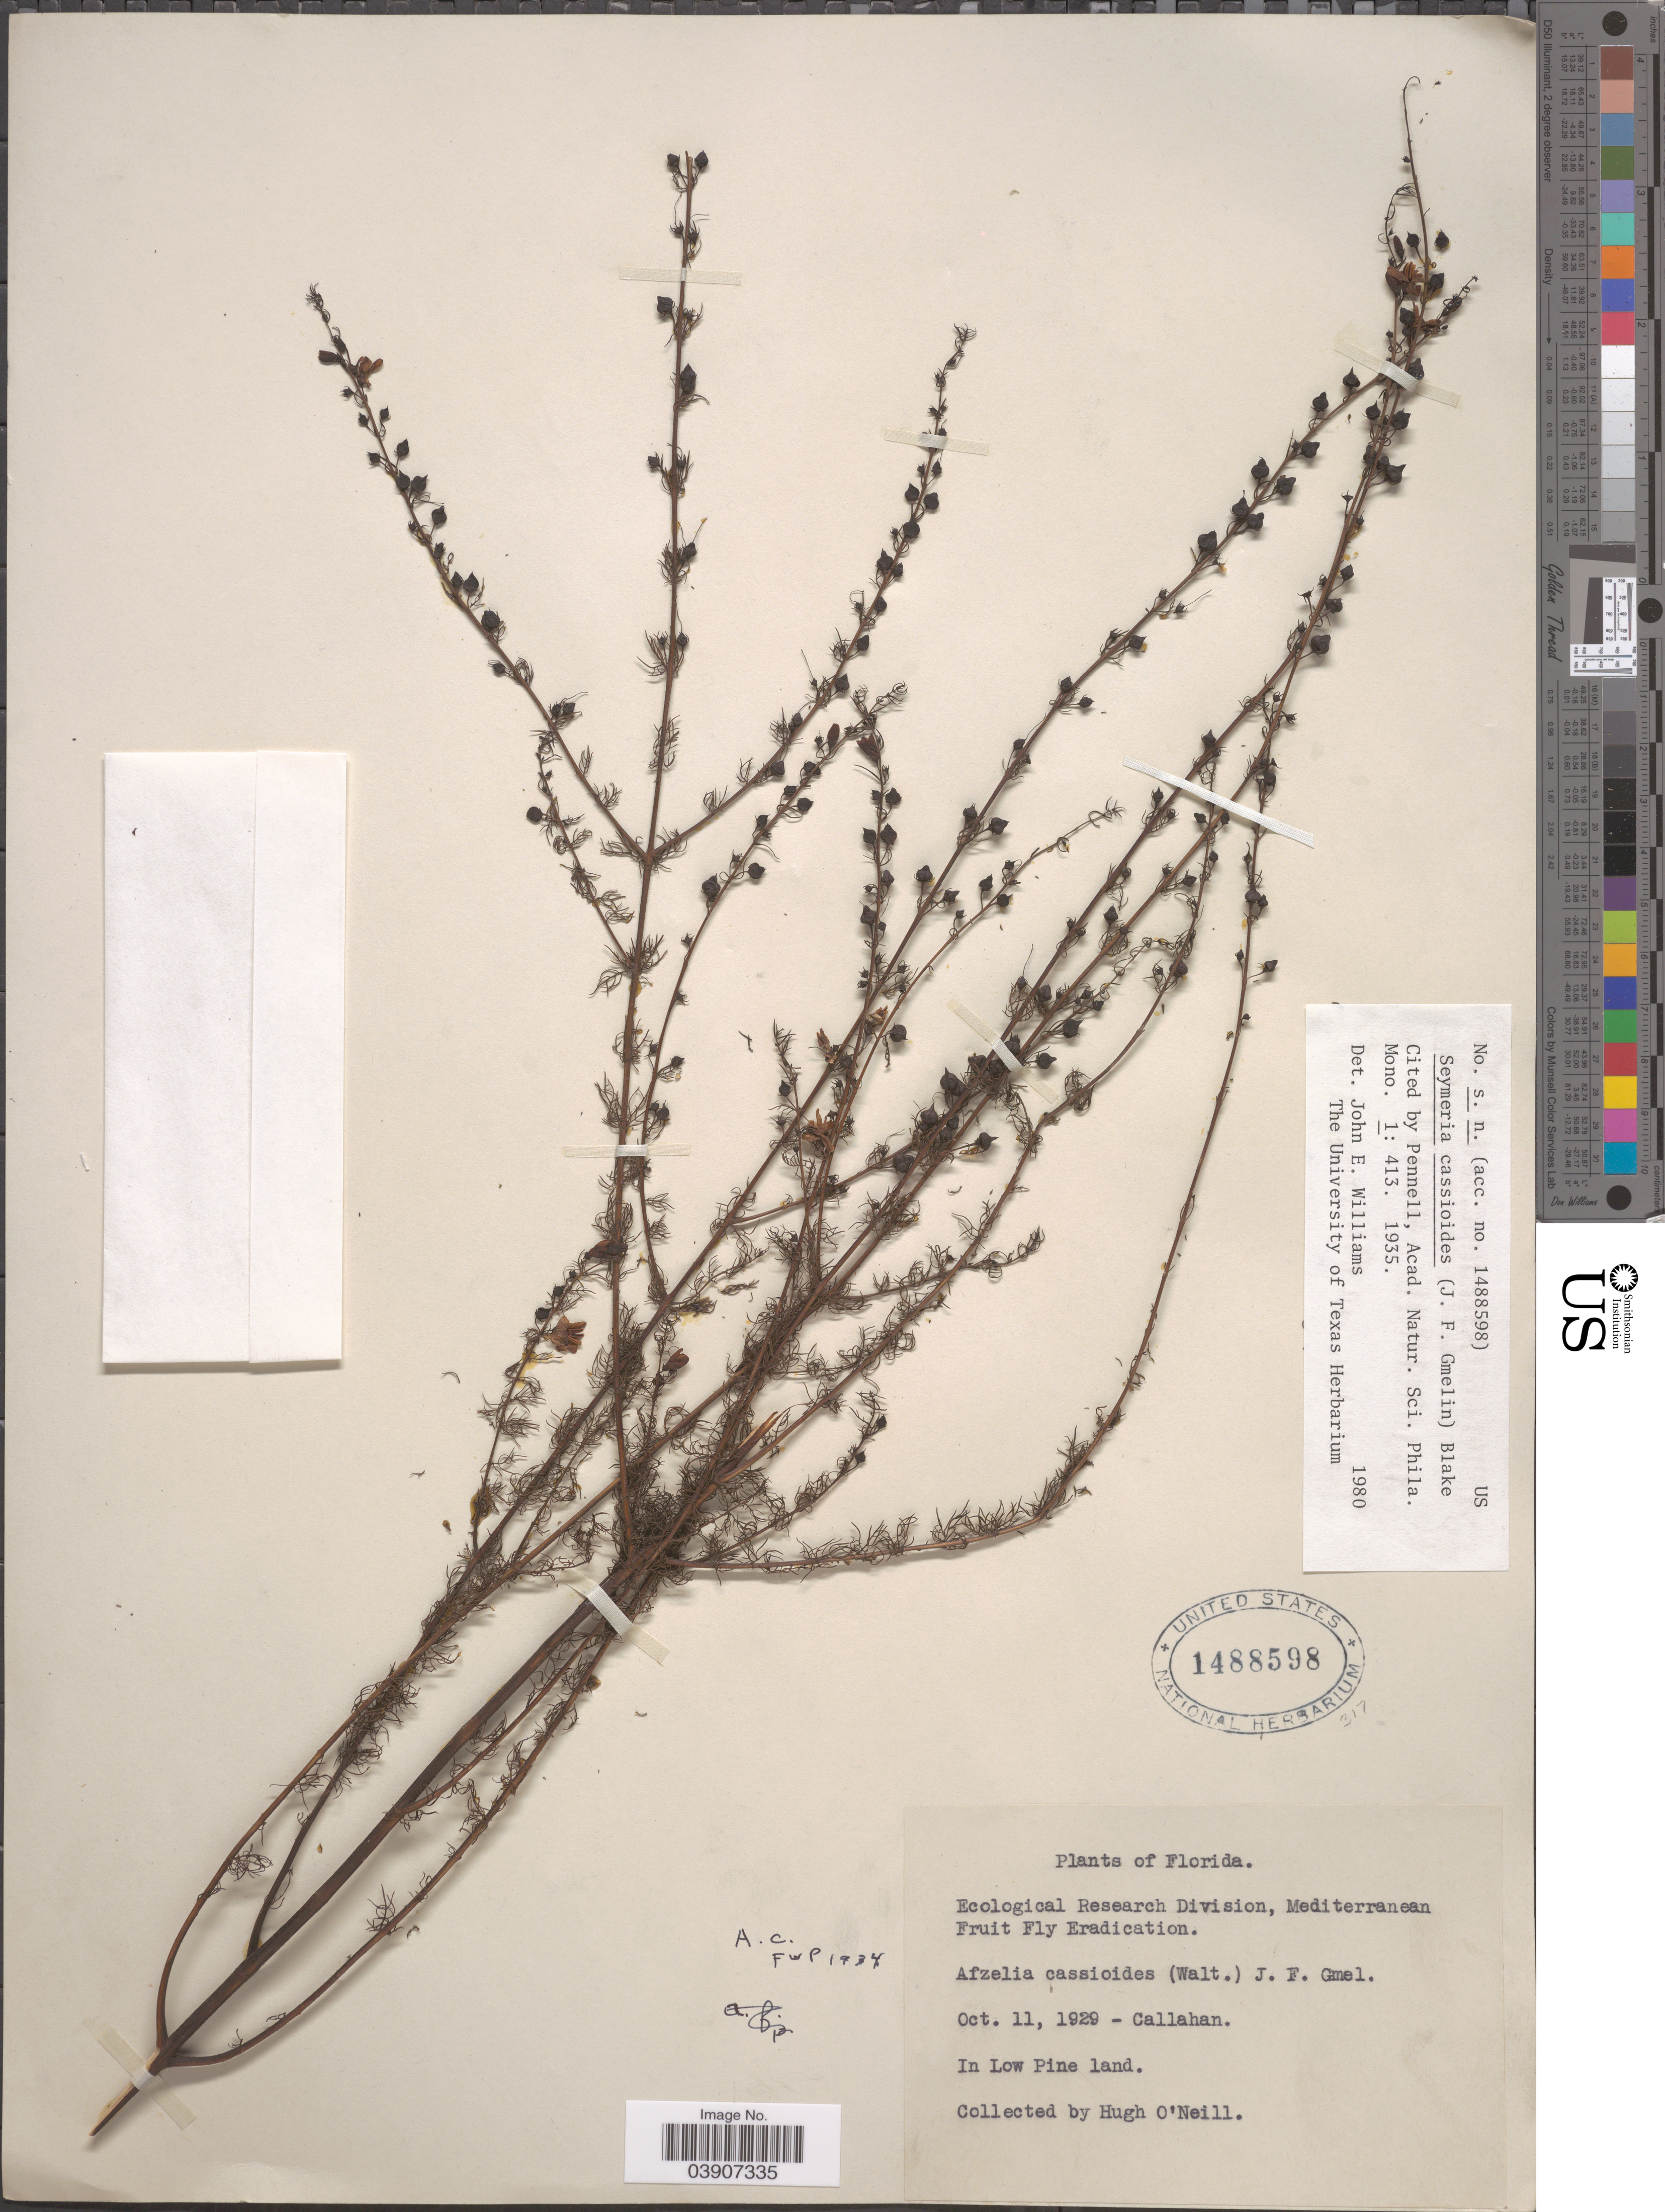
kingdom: Plantae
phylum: Tracheophyta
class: Magnoliopsida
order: Lamiales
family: Orobanchaceae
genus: Seymeria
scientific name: Seymeria cassioides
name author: (J.F. Gmel.) S.F. Blake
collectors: H. O'Neill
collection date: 1929-10-11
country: United States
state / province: Florida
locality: Callahan. In Low Pine land.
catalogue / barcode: US 1488598